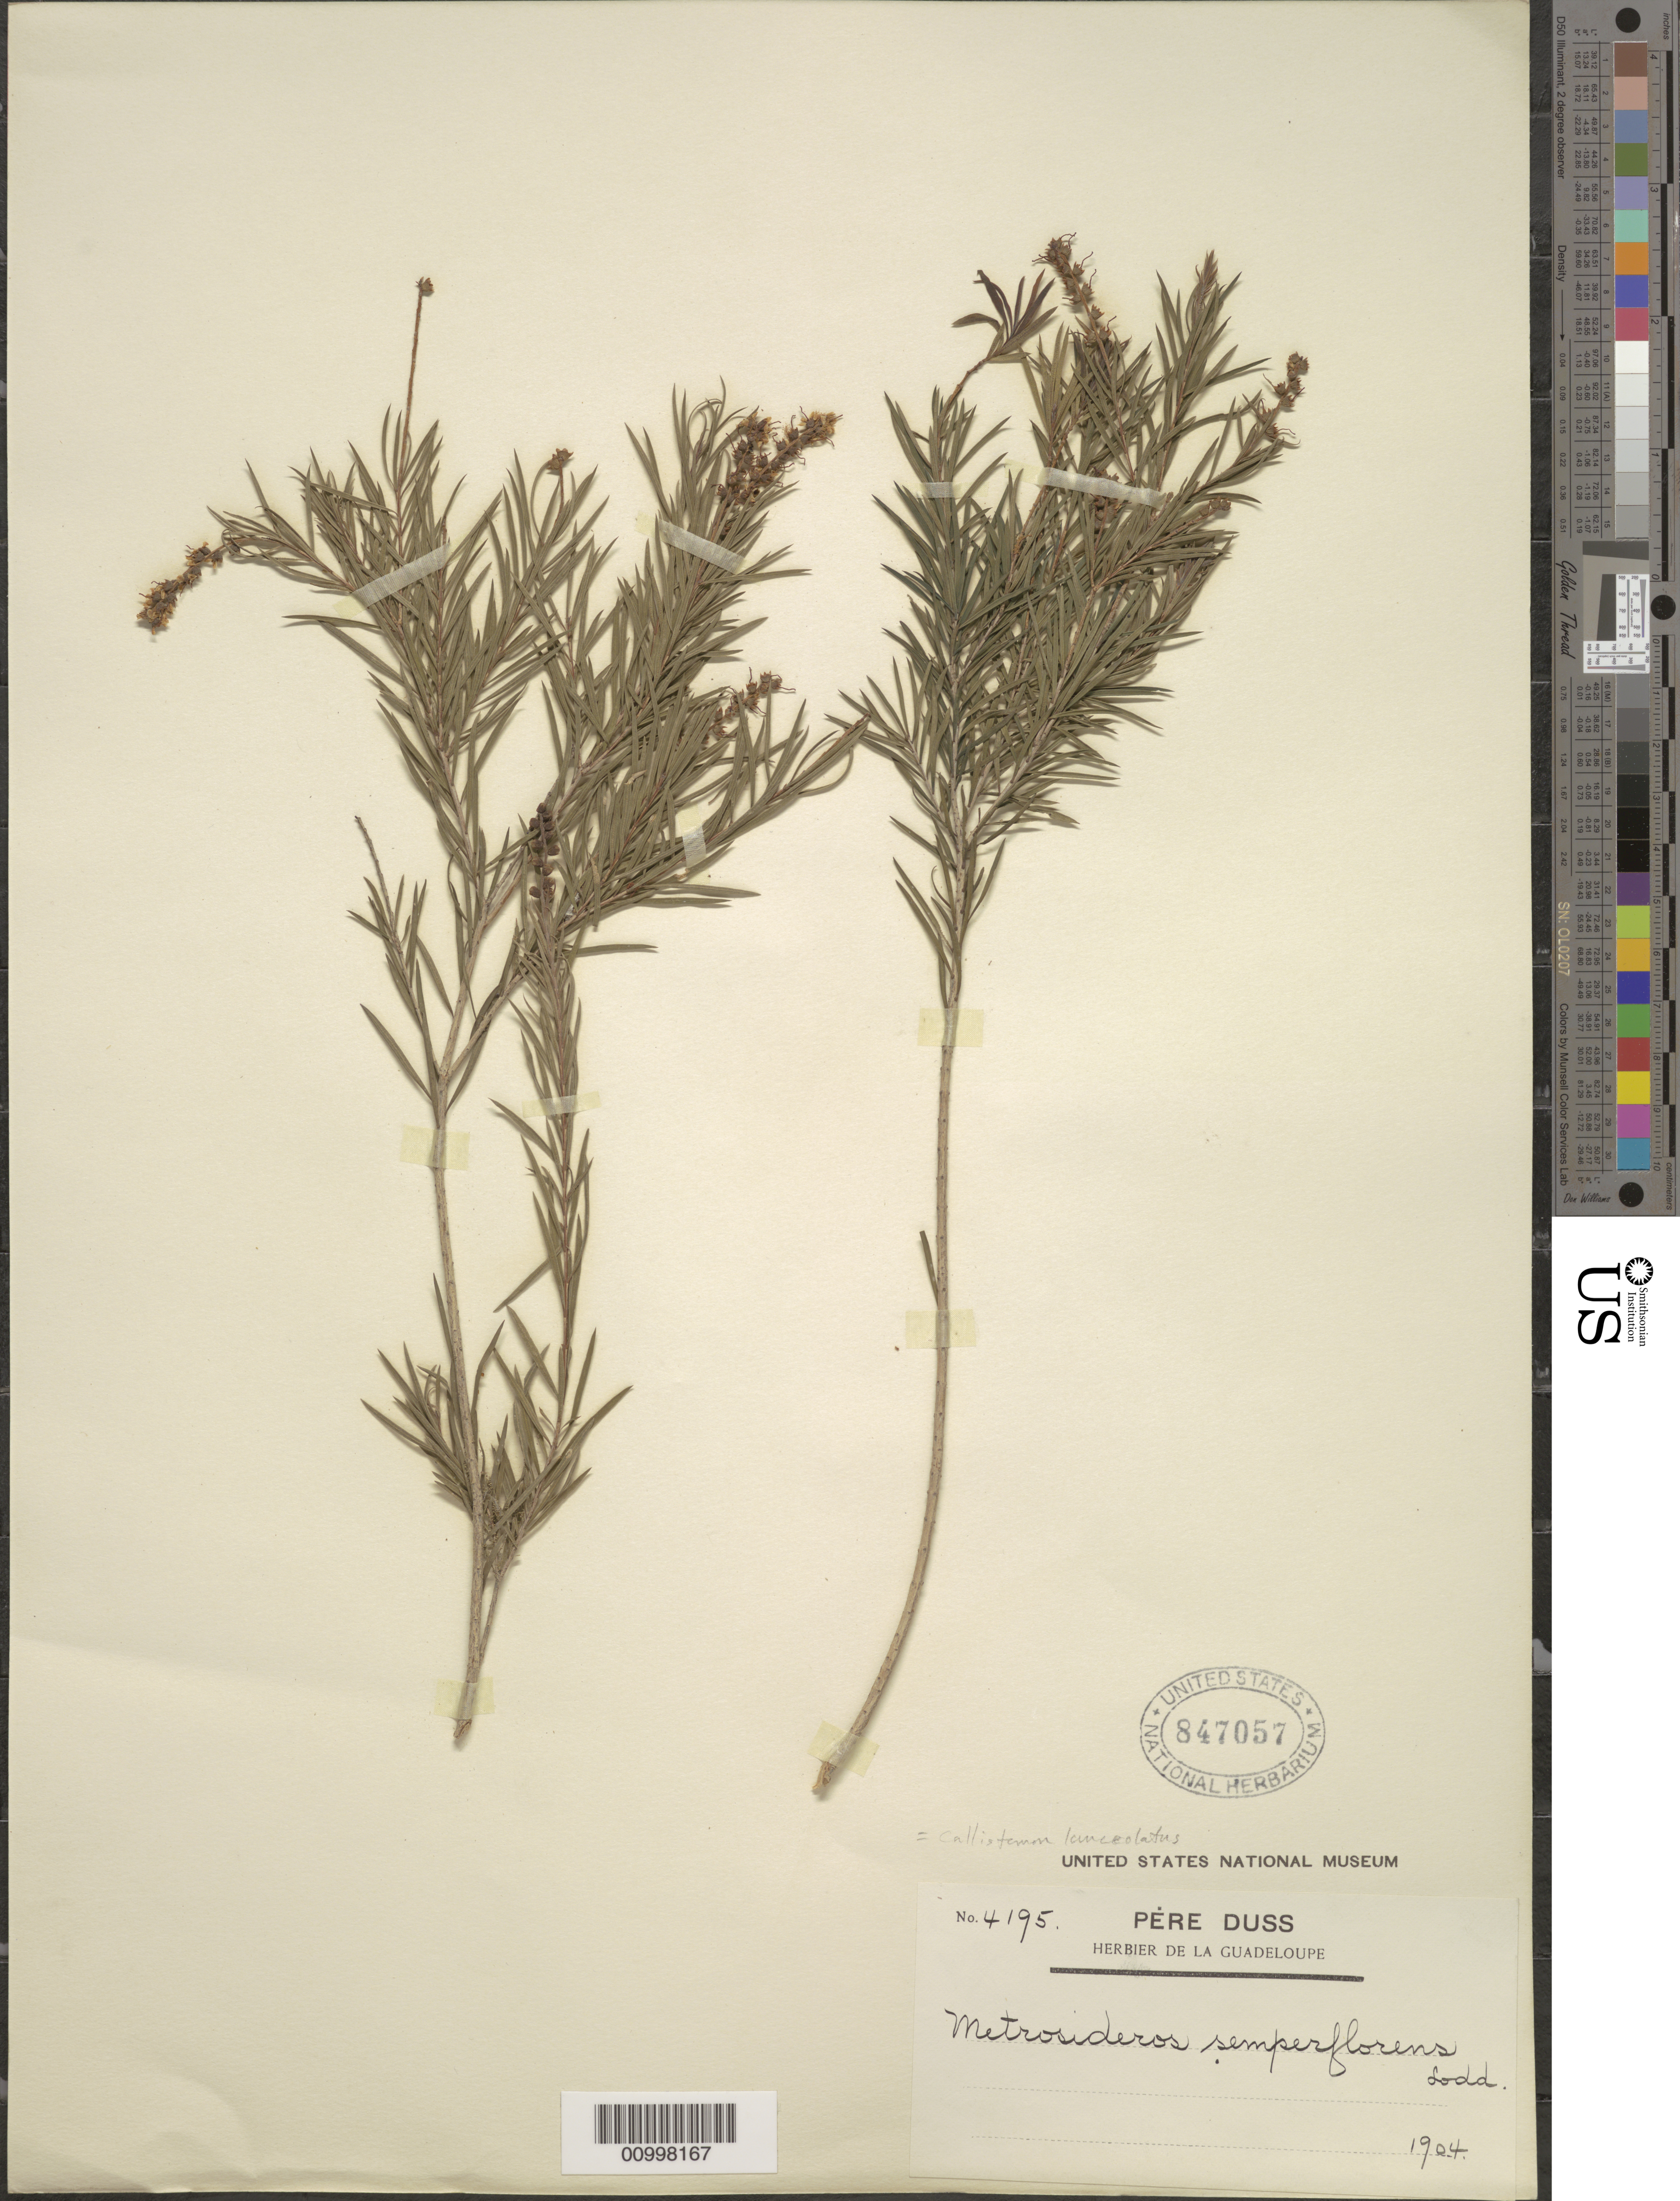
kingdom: Plantae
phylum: Tracheophyta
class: Magnoliopsida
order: Myrtales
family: Myrtaceae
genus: Callistemon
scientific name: Callistemon lanceolatus Colvill ex Sweet, nom. superfl.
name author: Colvill ex Sweet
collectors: Père Duss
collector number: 4195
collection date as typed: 1904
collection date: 1904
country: Guadeloupe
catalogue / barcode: US 847057